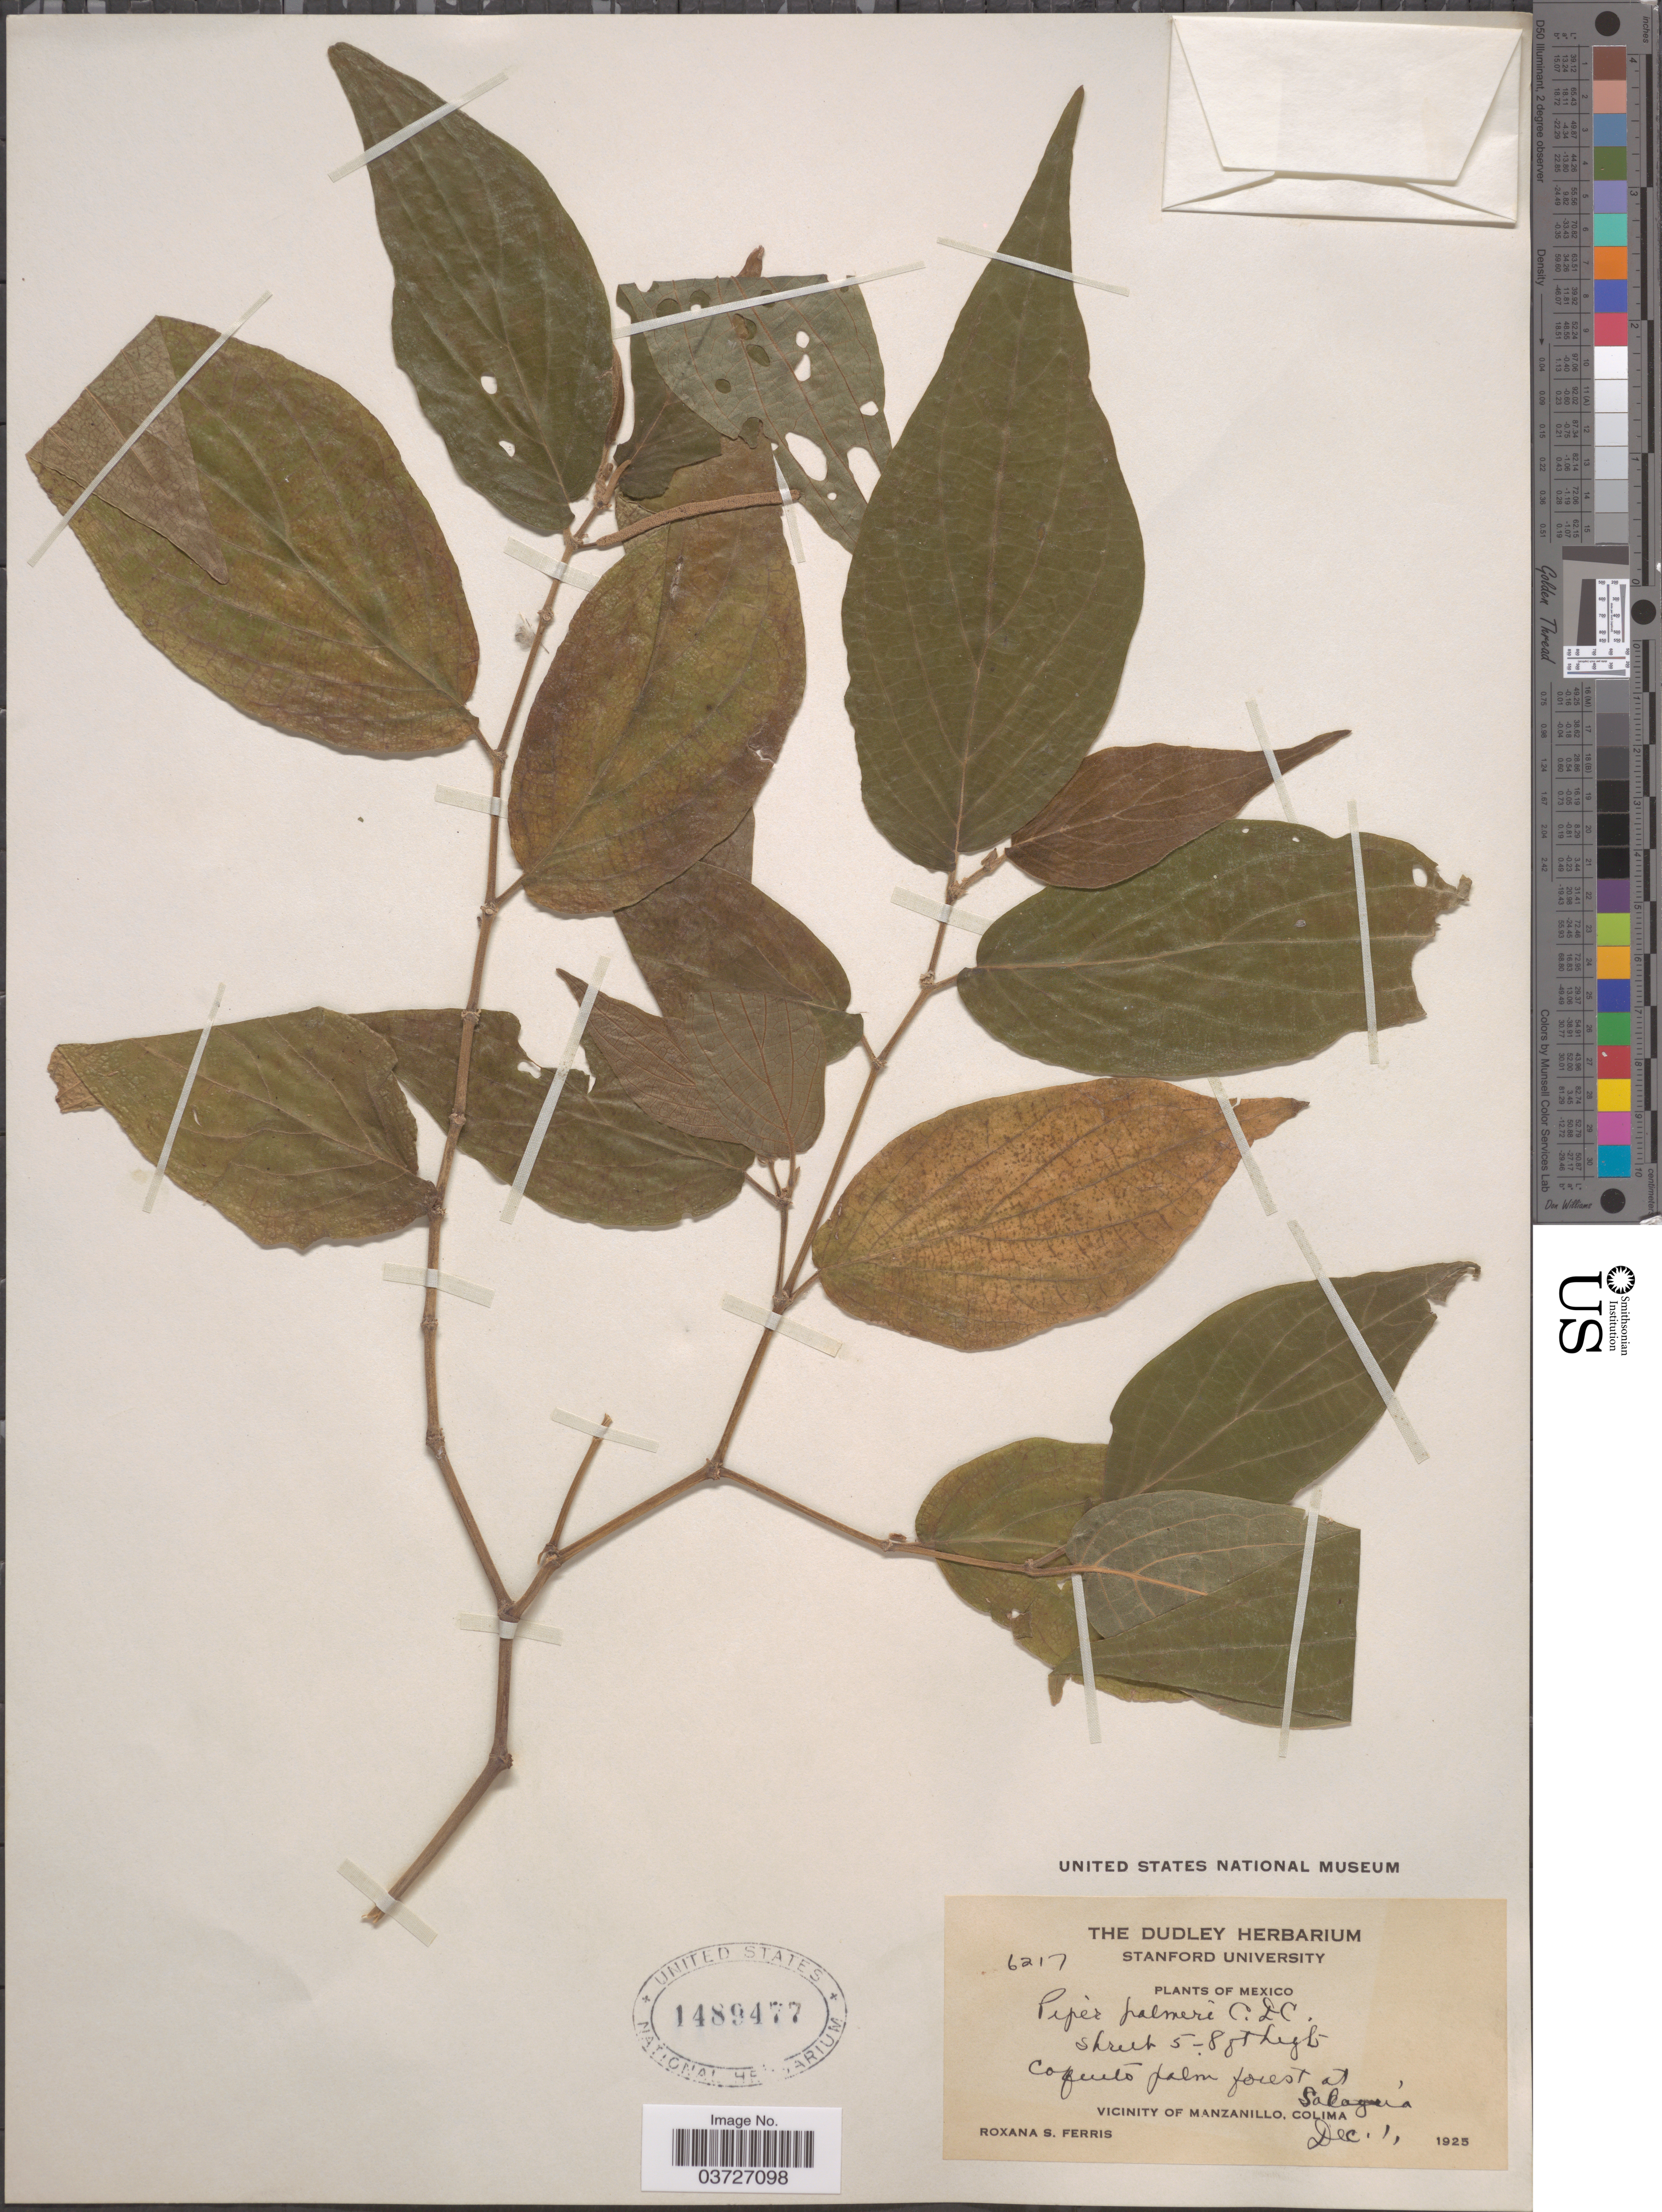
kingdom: Plantae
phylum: Tracheophyta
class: Magnoliopsida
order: Piperales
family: Piperaceae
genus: Piper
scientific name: Piper palmeri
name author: C. DC.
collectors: R. S. Ferris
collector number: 6217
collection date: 1925-12-01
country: Mexico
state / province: Colima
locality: Coquito palm forest at Salagua. Vicinity of Manzanillo.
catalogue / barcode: US 1489477